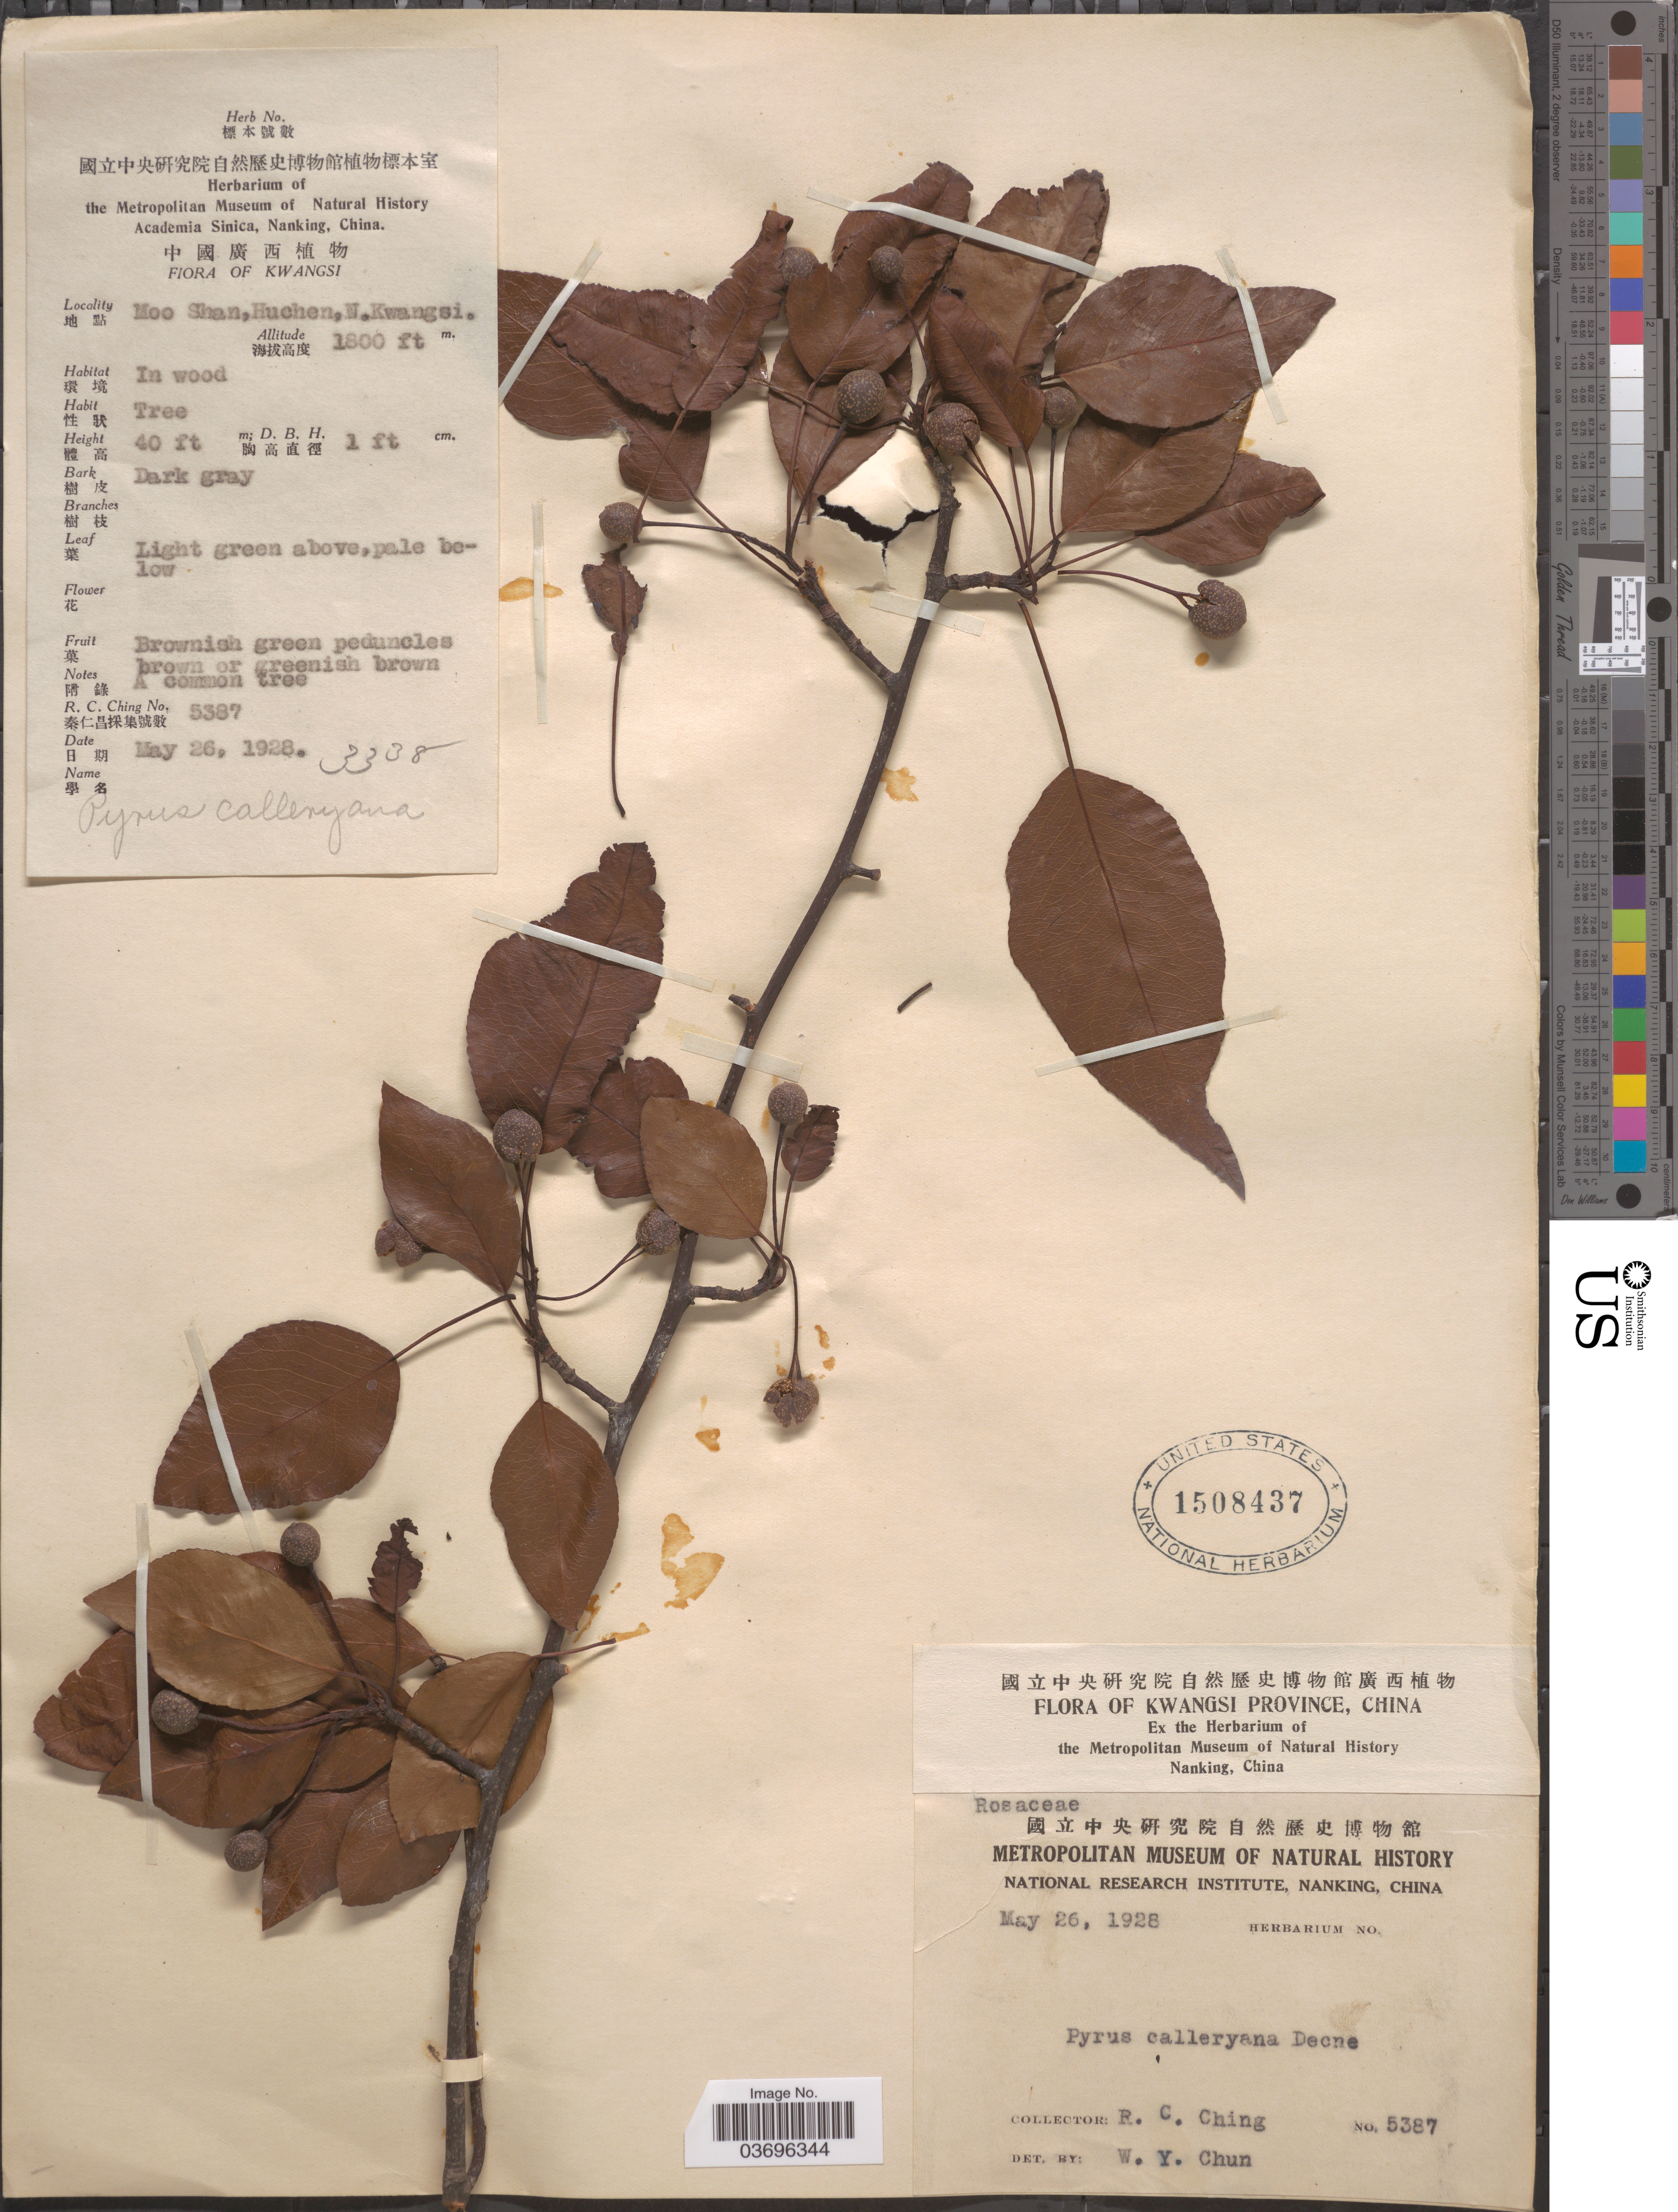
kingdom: Plantae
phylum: Tracheophyta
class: Magnoliopsida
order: Rosales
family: Rosaceae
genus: Pyrus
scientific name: Pyrus calleryana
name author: Decne.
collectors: R. C. Ching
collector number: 5387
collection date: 1928-05-26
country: China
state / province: Guangxi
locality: Kwangsi Province. Moo Shan, Huchen, N. Kwangsi.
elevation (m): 549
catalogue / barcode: US 1508437